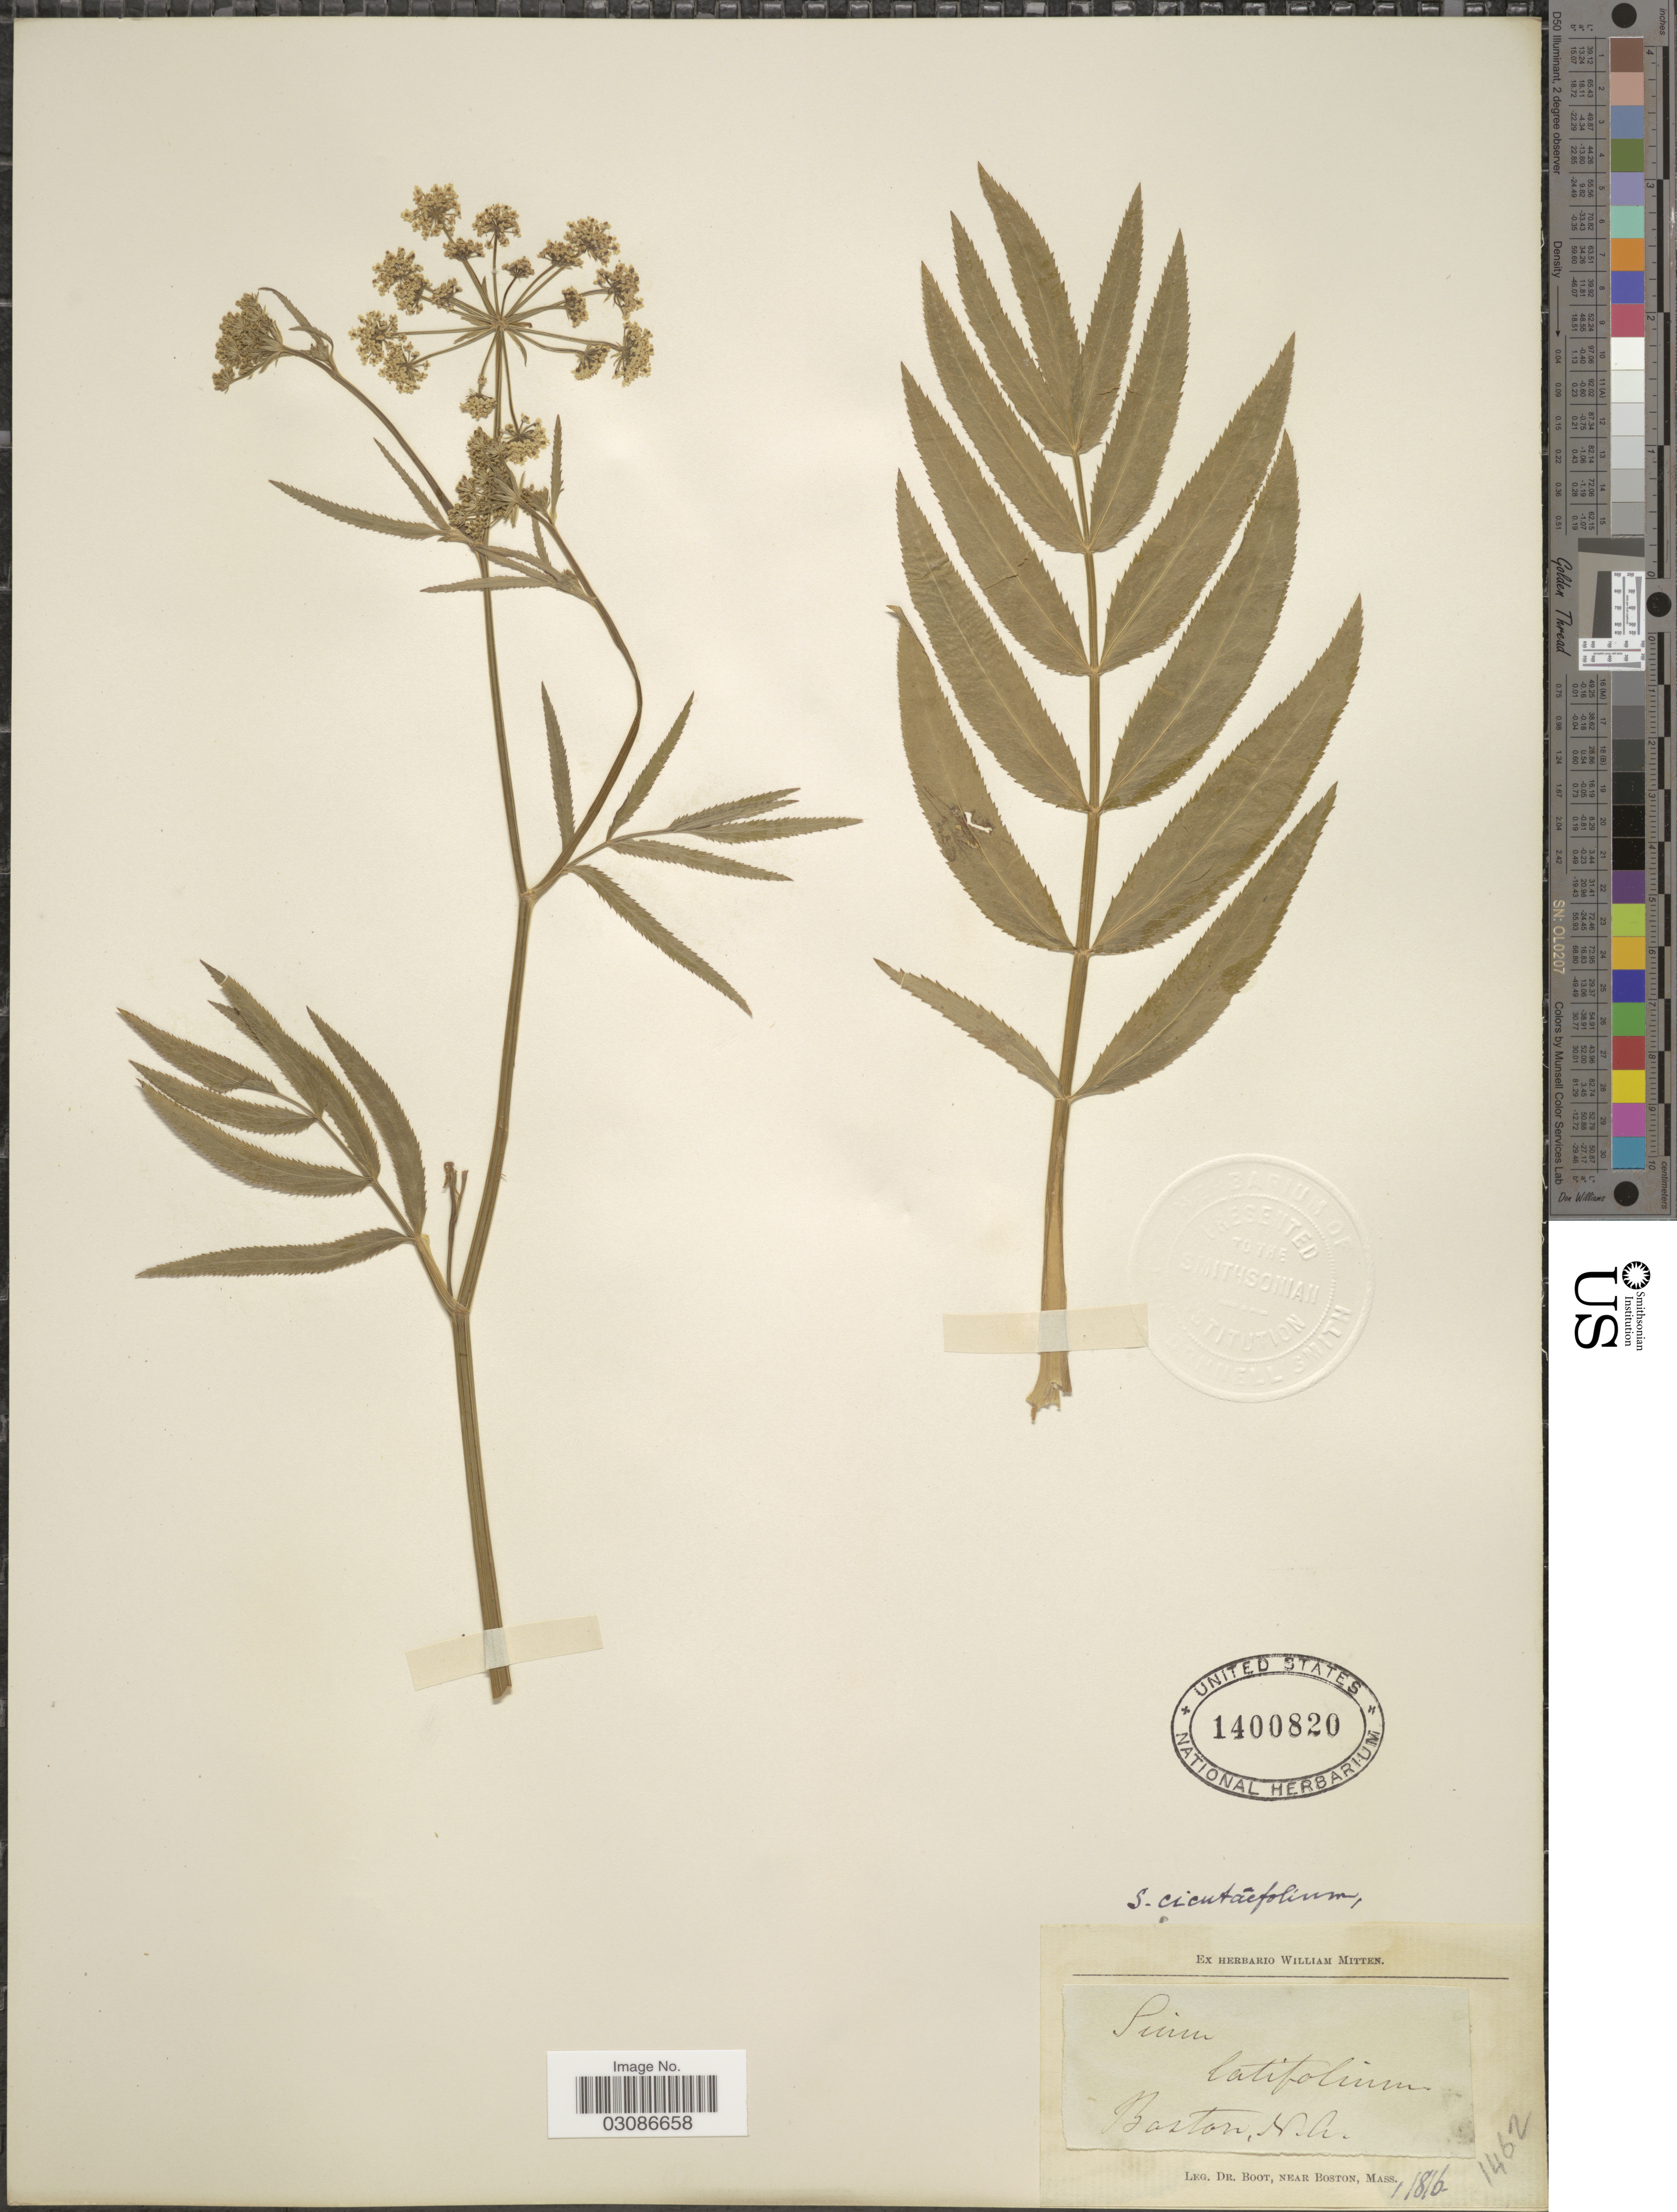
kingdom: Plantae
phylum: Tracheophyta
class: Magnoliopsida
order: Apiales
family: Apiaceae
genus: Sium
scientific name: Sium suave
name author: Walter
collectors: -. Boot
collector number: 1462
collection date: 1816-01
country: United States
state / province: Massachusetts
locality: Boston, M. A.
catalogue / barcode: US 1400820